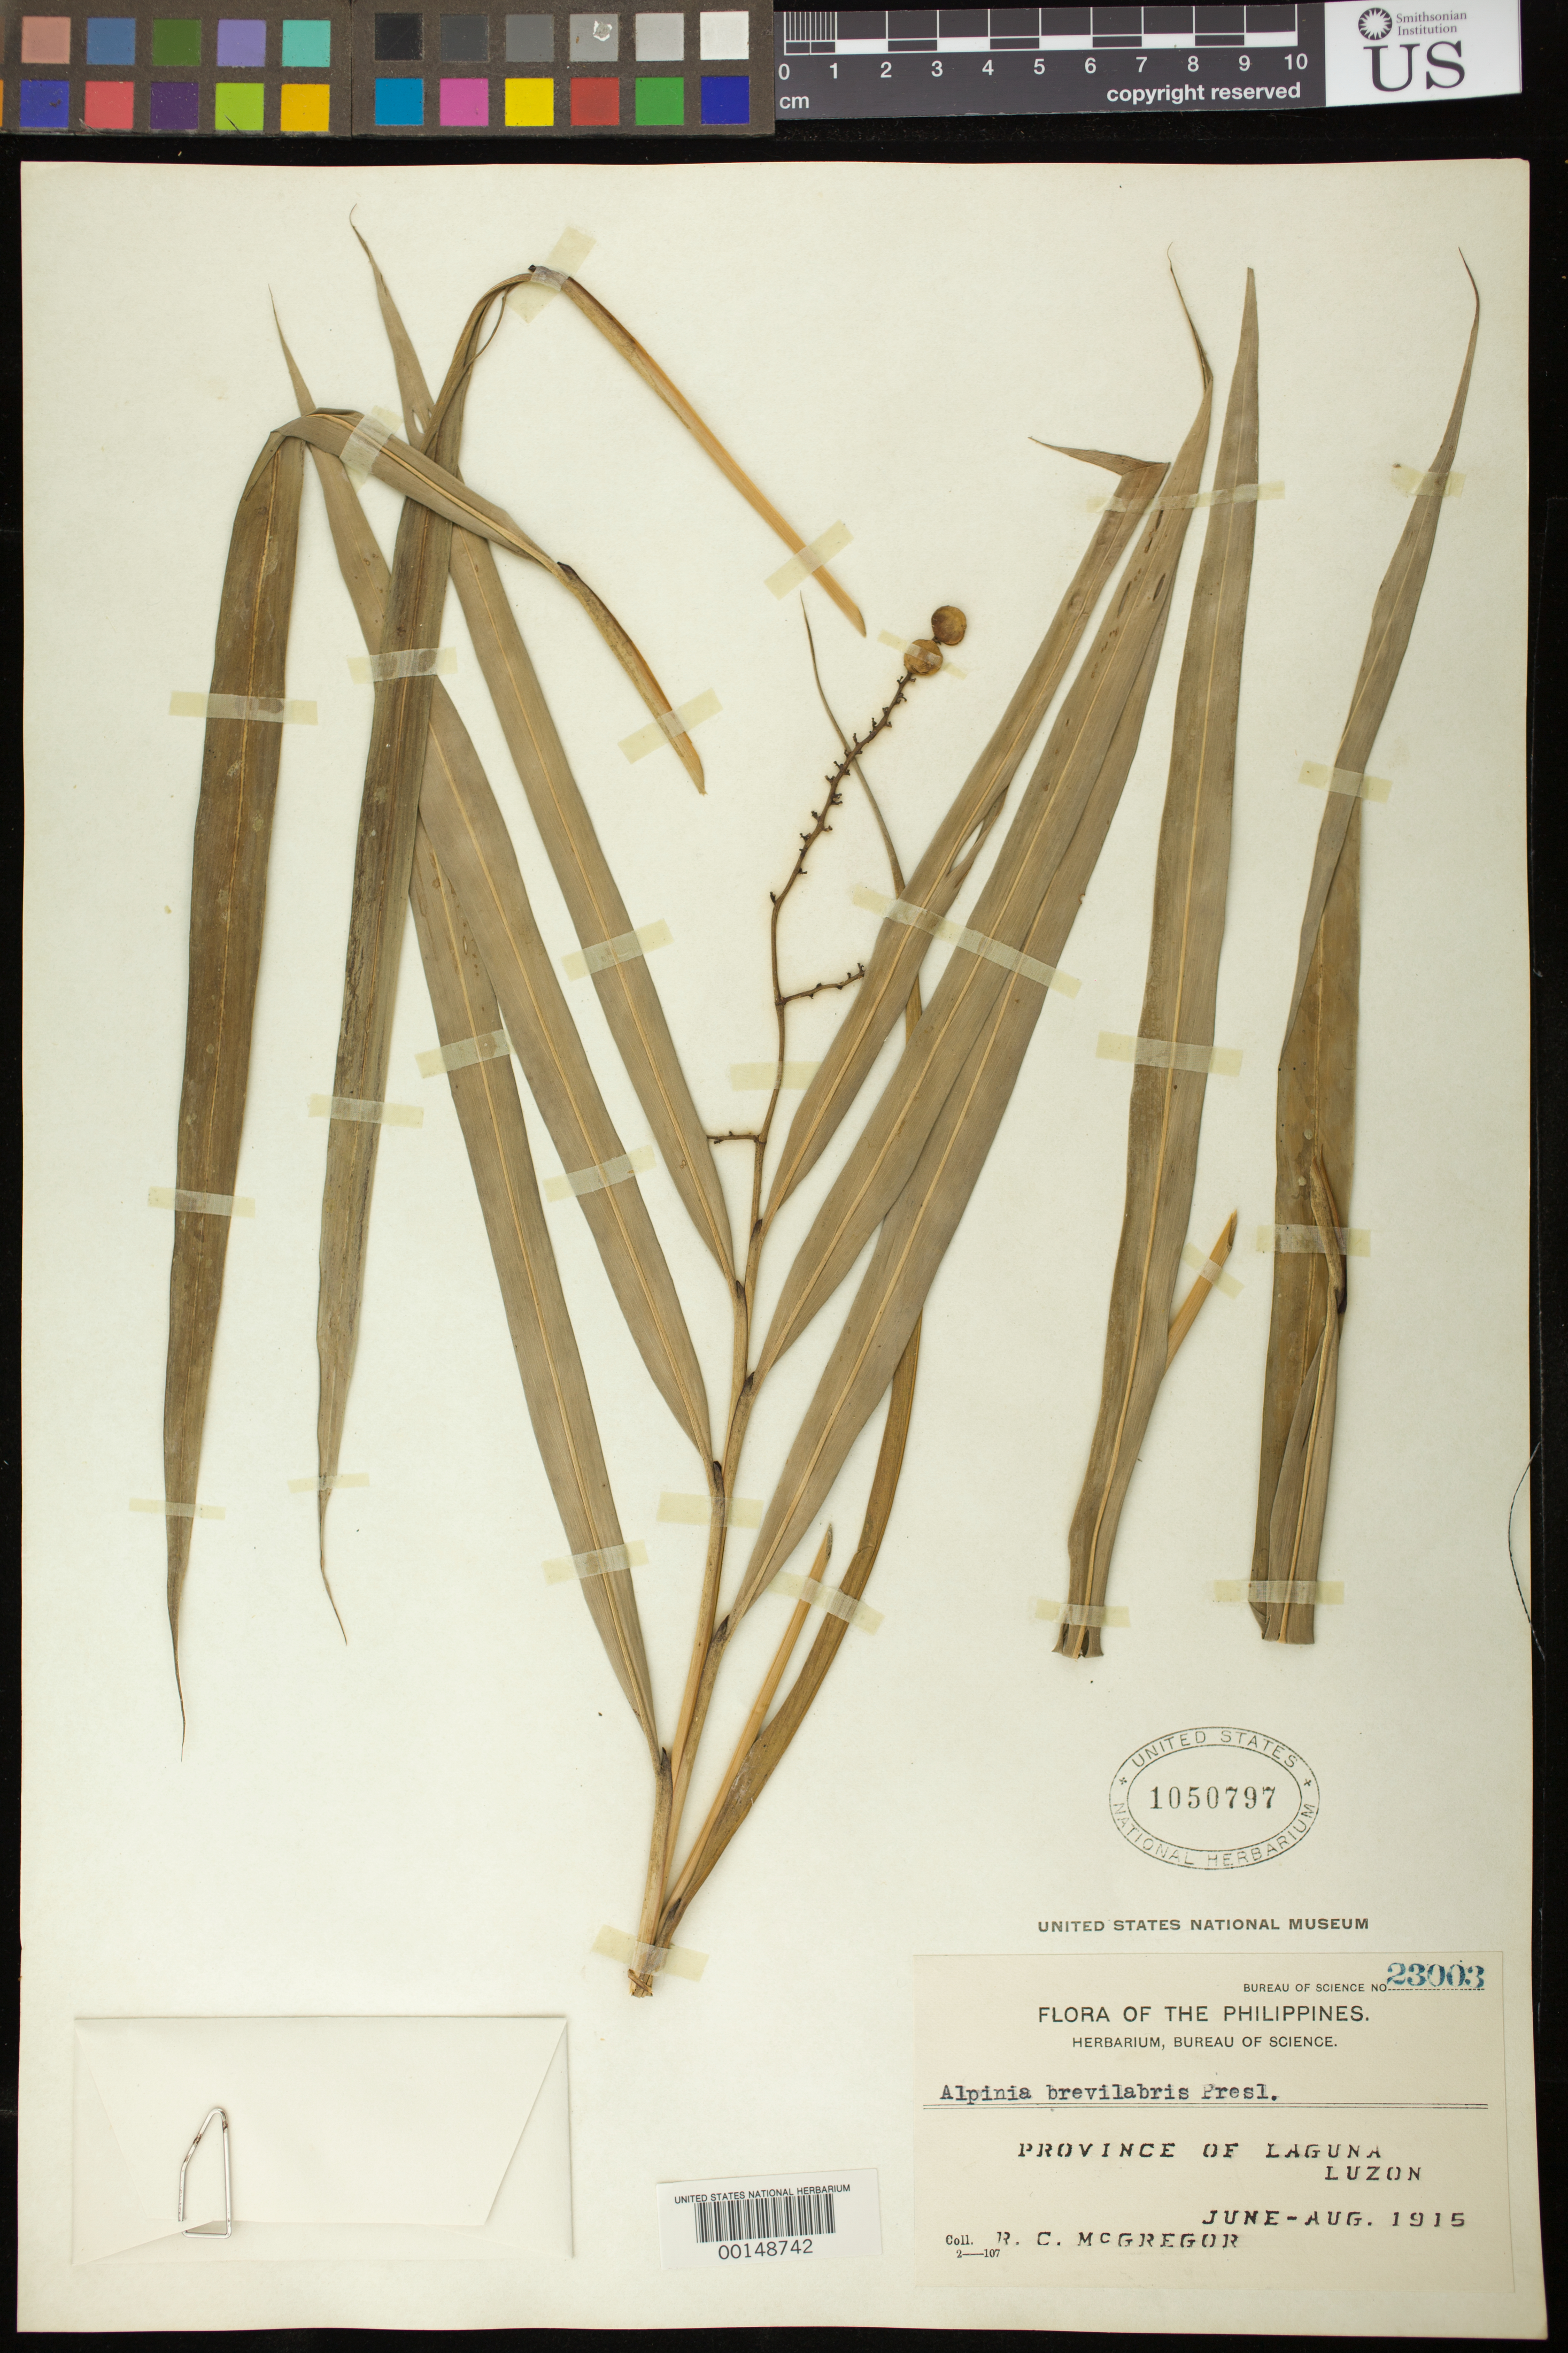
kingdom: Plantae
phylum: Tracheophyta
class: Liliopsida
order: Zingiberales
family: Zingiberaceae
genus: Alpinia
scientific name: Alpinia brevilabris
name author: C. Presl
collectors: R. C. McGregor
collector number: Bur. Sci. 23003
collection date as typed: Jun 1915 to -- Aug 1915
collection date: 1915-06/1915-08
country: Philippines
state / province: Calabarzon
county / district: Laguna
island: Luzon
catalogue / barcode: US 1050797